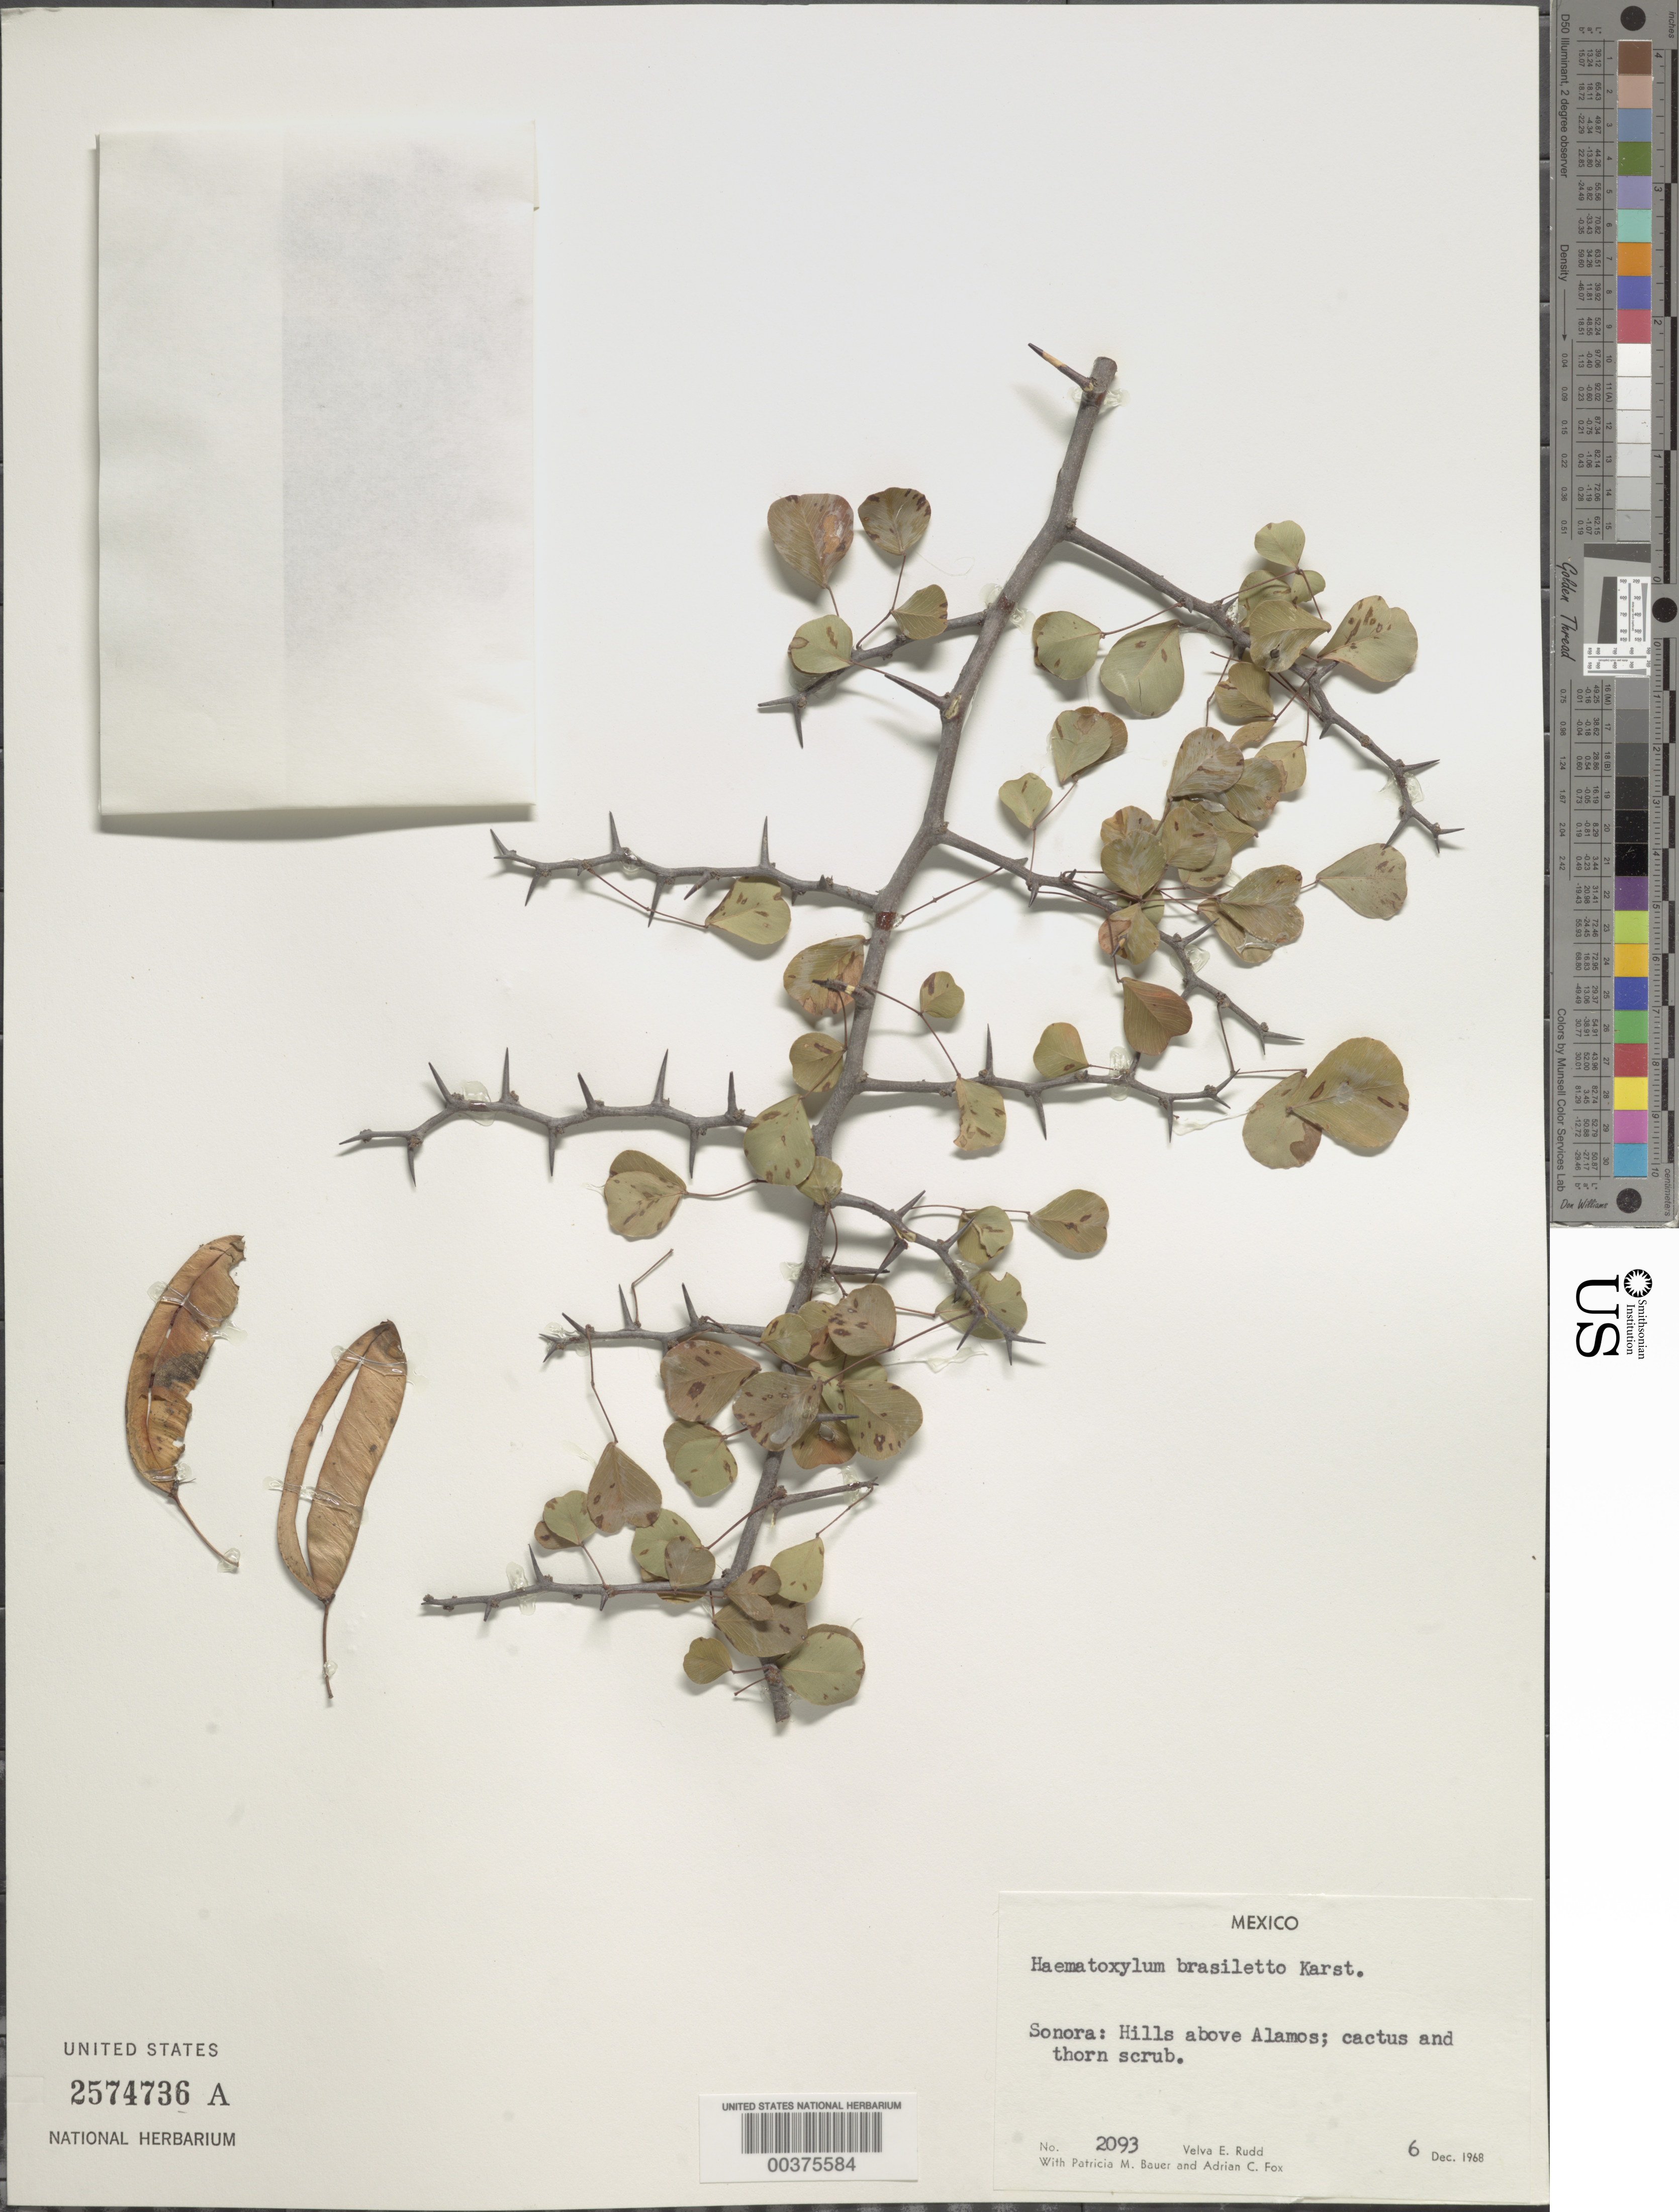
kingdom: Plantae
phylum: Tracheophyta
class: Magnoliopsida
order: Fabales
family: Fabaceae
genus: Haematoxylum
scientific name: Haematoxylum brasiletto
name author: H. Karst.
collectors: V. E. Rudd, P. Bauer & A. Fox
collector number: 2093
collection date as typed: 06 Dec 1968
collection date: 1968-12-06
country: Mexico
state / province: Sonora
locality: Hills above Alamos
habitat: Scrub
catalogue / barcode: US 2574736A